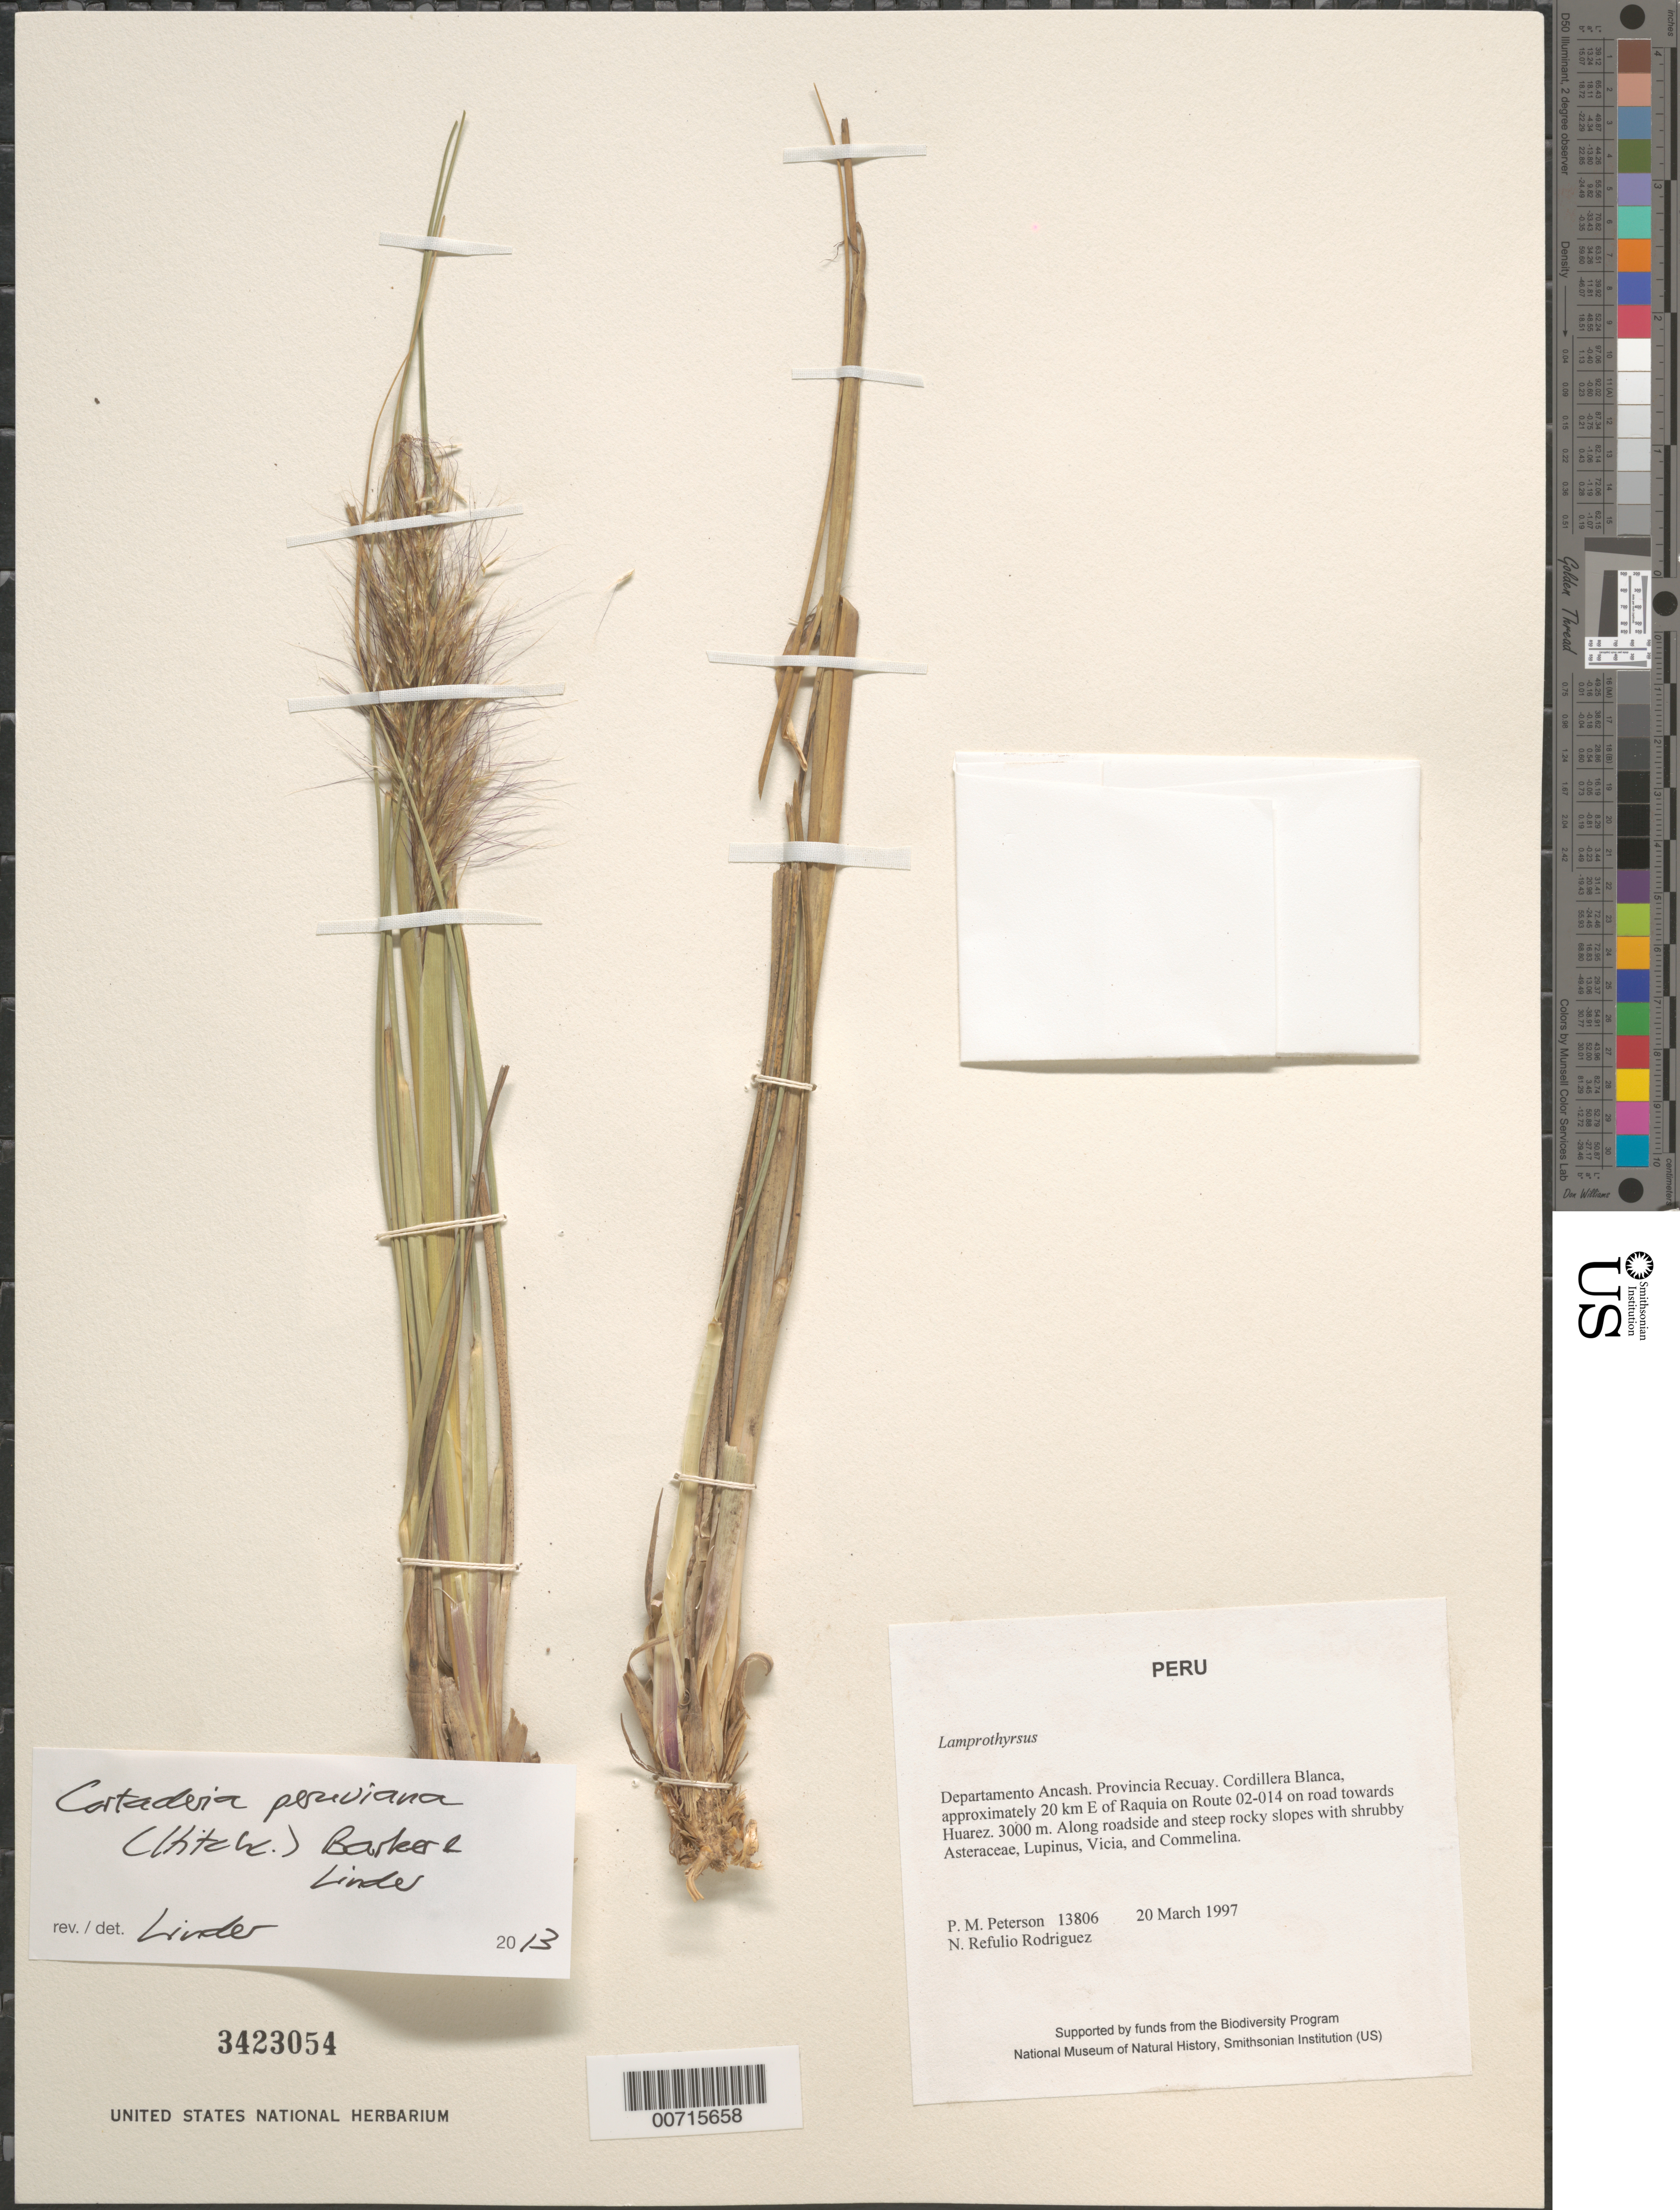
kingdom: Plantae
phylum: Tracheophyta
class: Liliopsida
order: Poales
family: Poaceae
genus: Lamprothyrsus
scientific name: Lamprothyrsus peruvianus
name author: Hitchc.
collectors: P. M. Peterson & N. Refulio-Rodríguez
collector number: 13806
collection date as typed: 20 Mar 1997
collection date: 1997-03-20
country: Peru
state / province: Ancash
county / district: Recuay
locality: Cordillera Blanca, approximately 20 km E of Raquia on Route 02-014 on road towards Huarez.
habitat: Along roadside and steep rocky slopes with shruby Asteraceae, Lupinus, Vicia, and Commelina.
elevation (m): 3000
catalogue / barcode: US 3423054